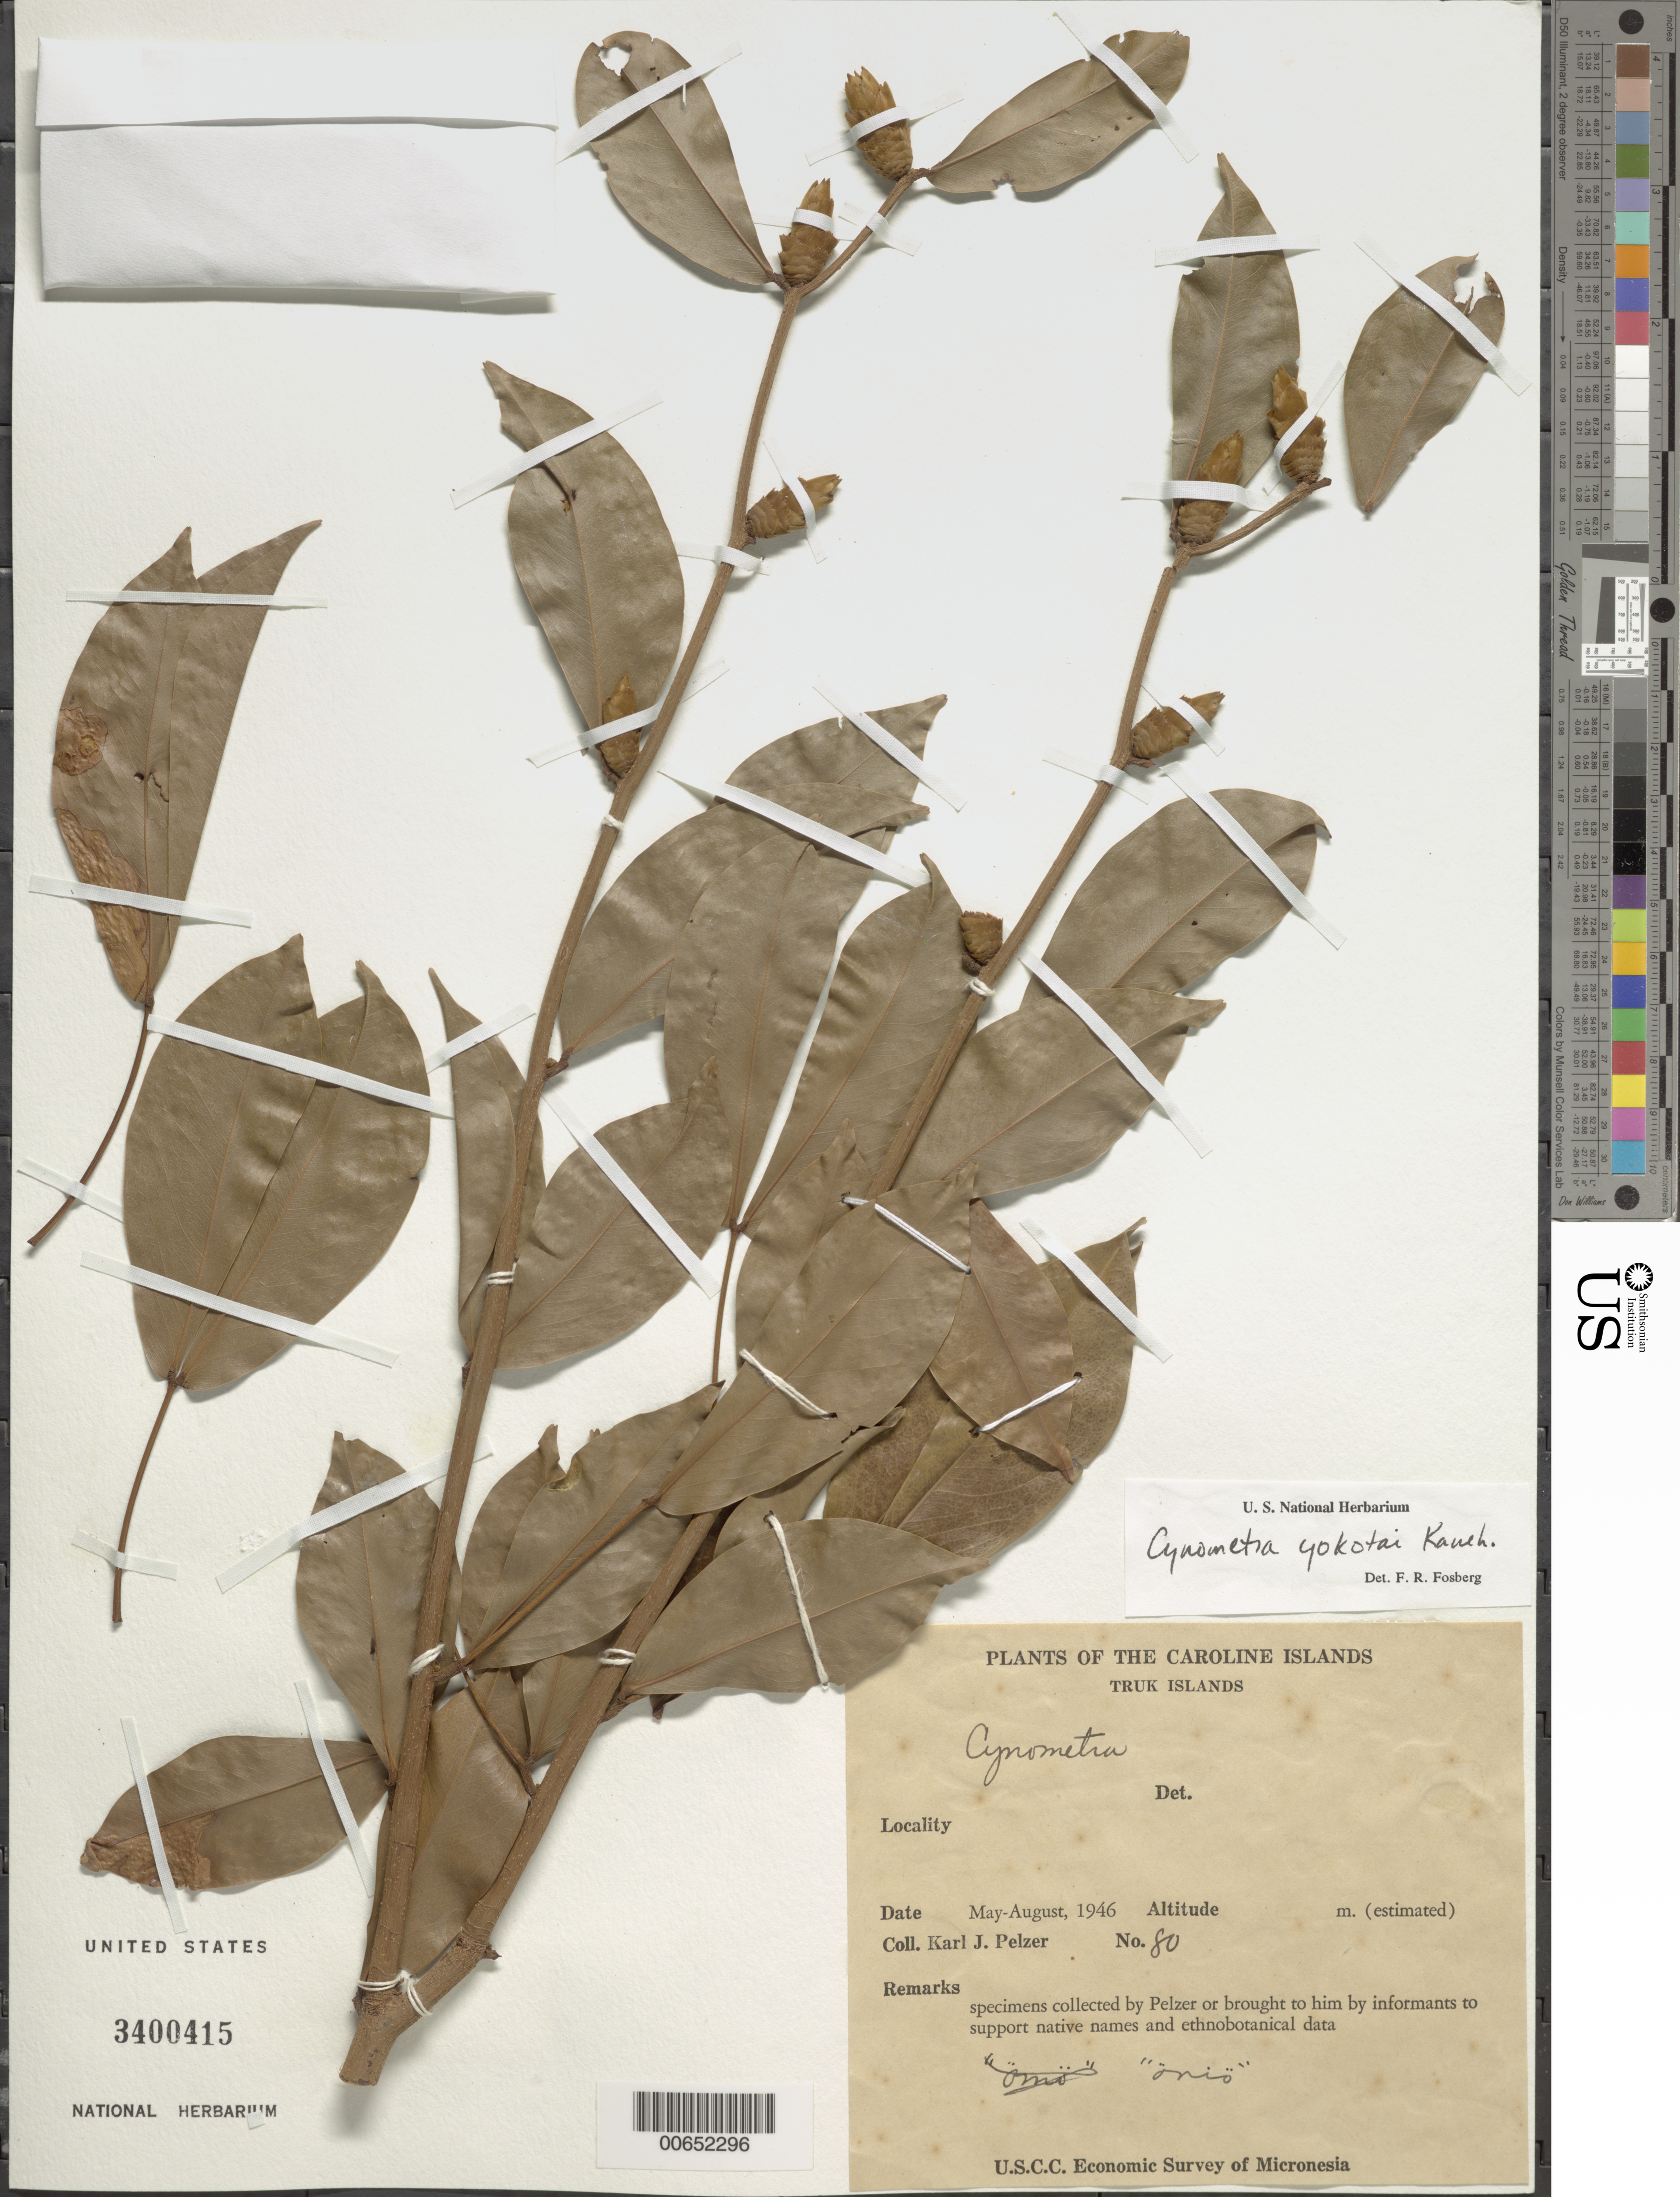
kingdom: Plantae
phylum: Tracheophyta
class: Magnoliopsida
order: Fabales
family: Fabaceae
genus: Cynometra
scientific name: Cynometra yokotai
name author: Kaneh.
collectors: K. J. Pelzer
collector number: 80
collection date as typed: May 1946 to -- Aug 1946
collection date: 1946-05/1946-08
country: Micronesia, Federated States of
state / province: Truk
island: Truk (Chuuk) Is.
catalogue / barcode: US 3400415